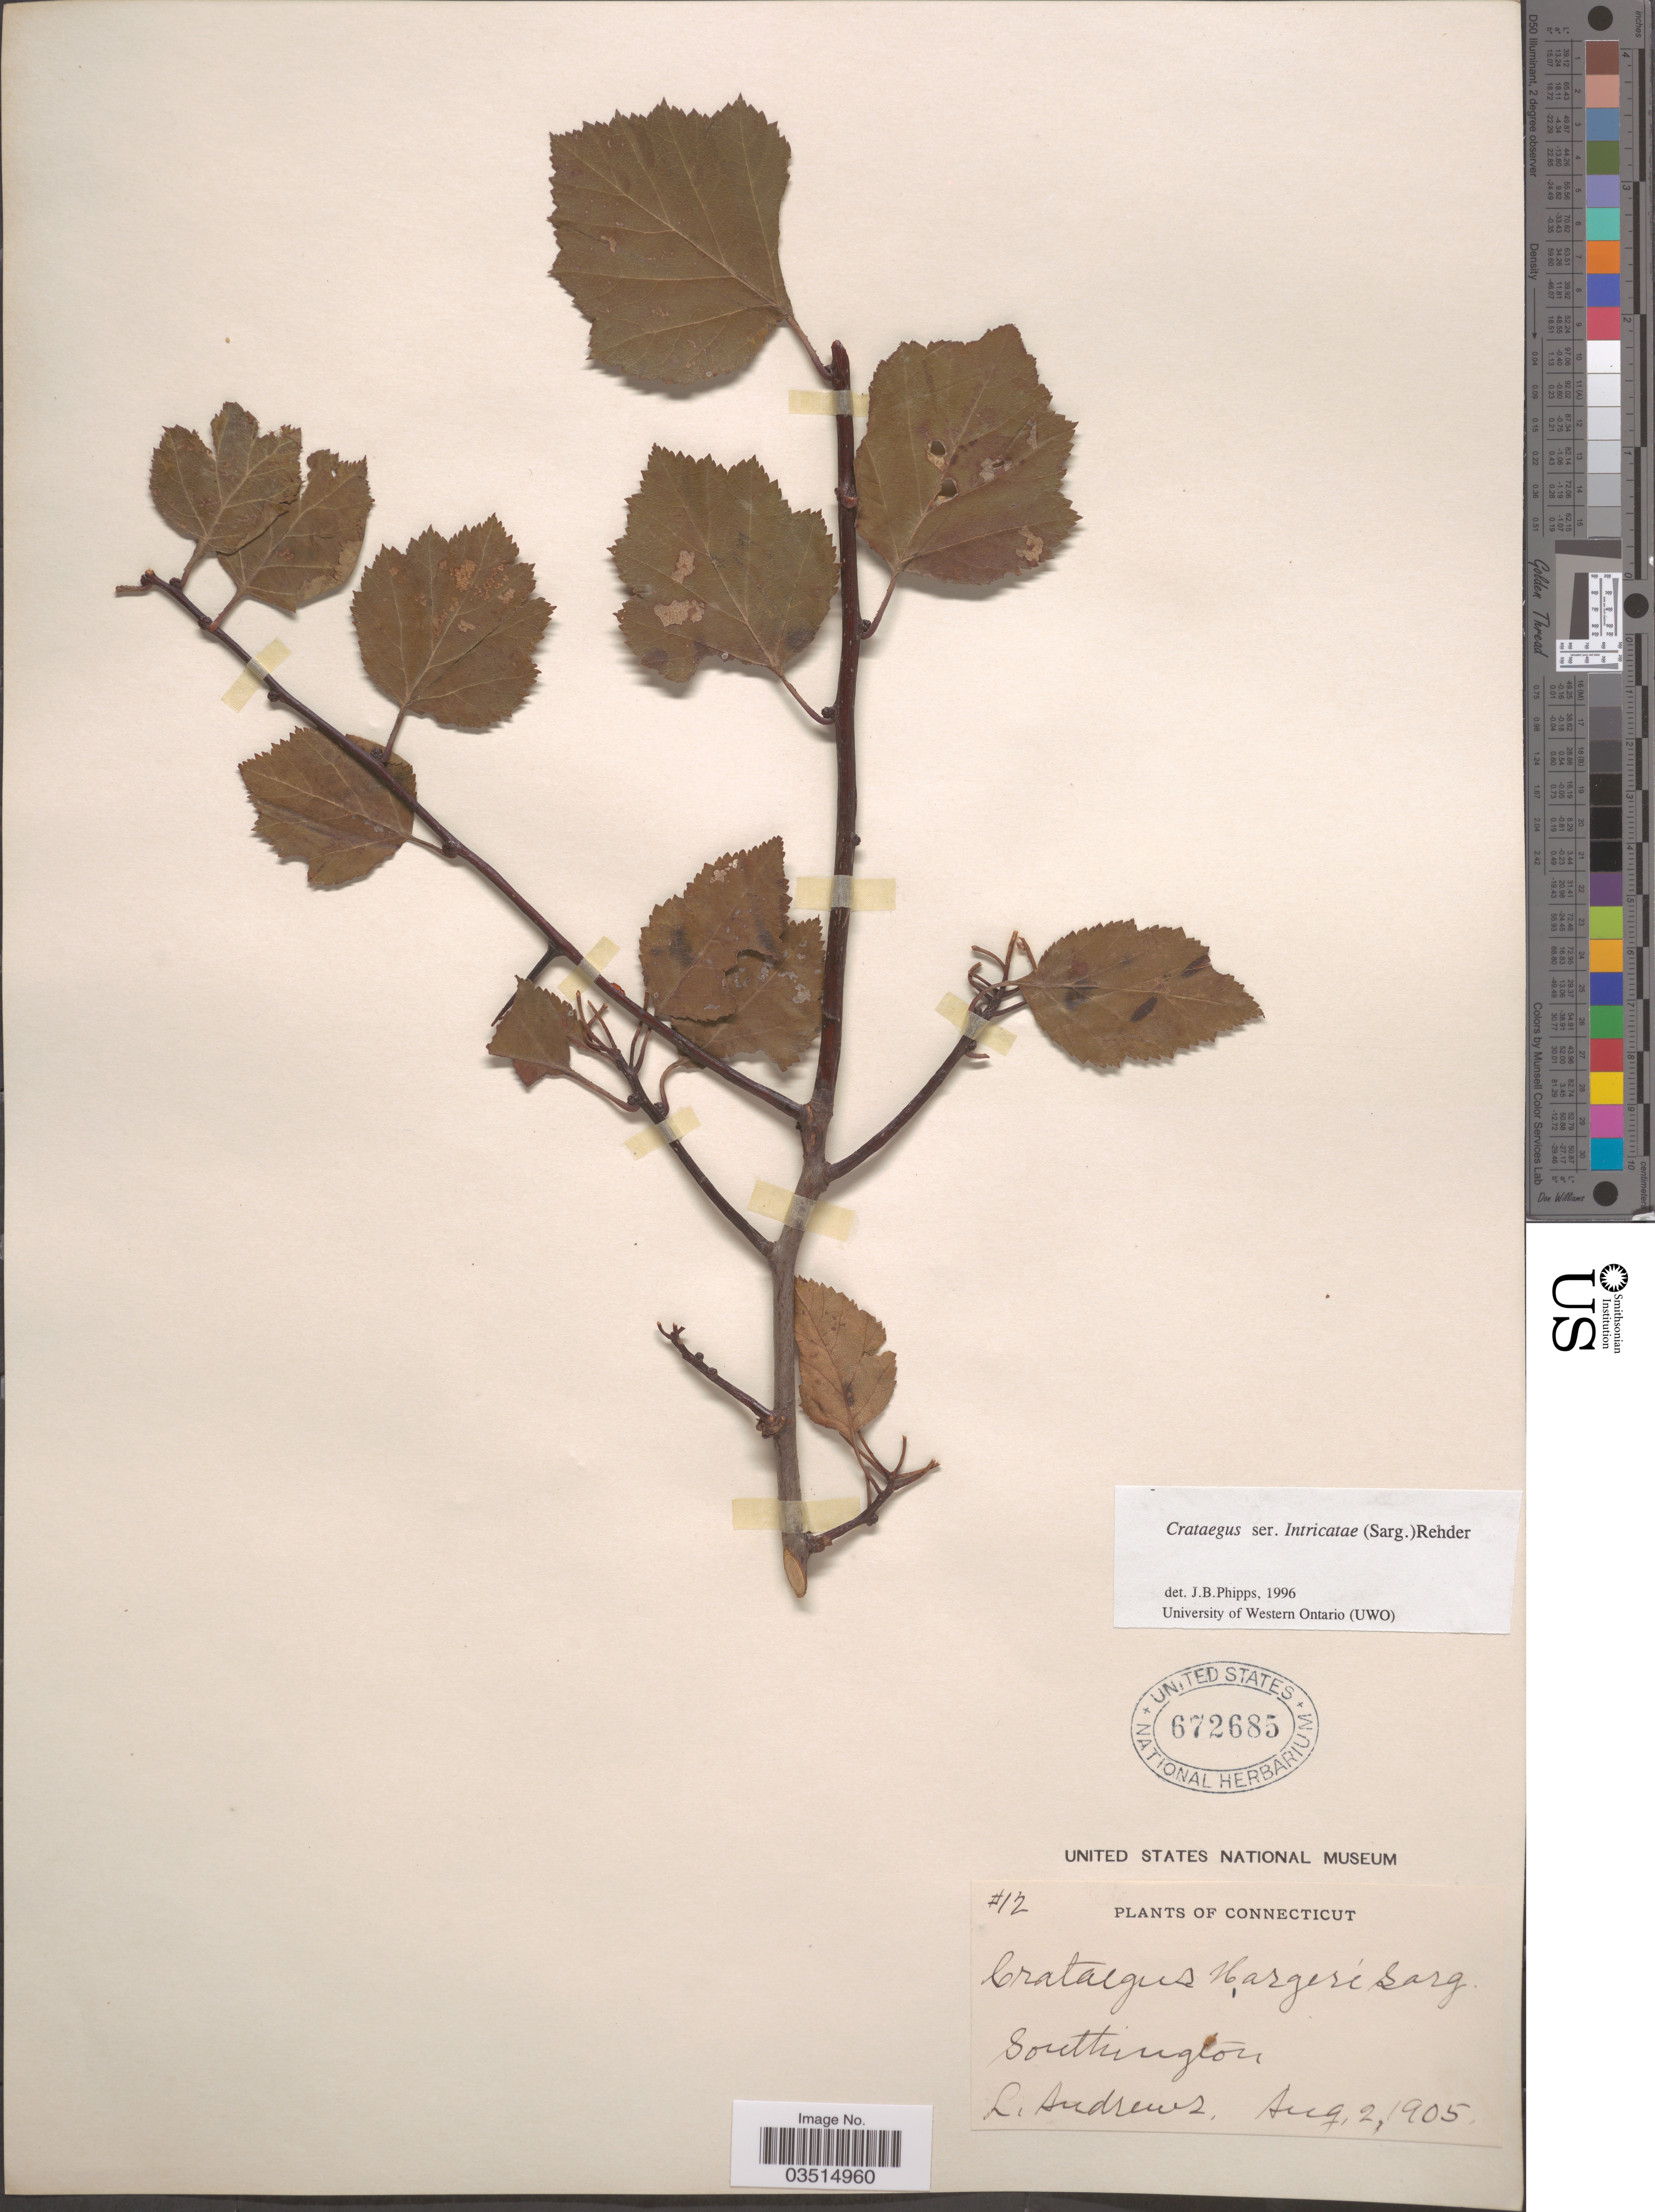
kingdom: Plantae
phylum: Tracheophyta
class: Magnoliopsida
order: Rosales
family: Rosaceae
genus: Crataegus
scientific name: Crataegus hargeri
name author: Sarg.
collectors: L. Andrews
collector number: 12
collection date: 1905-08-02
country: United States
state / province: Connecticut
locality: Southington.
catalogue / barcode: US 672685